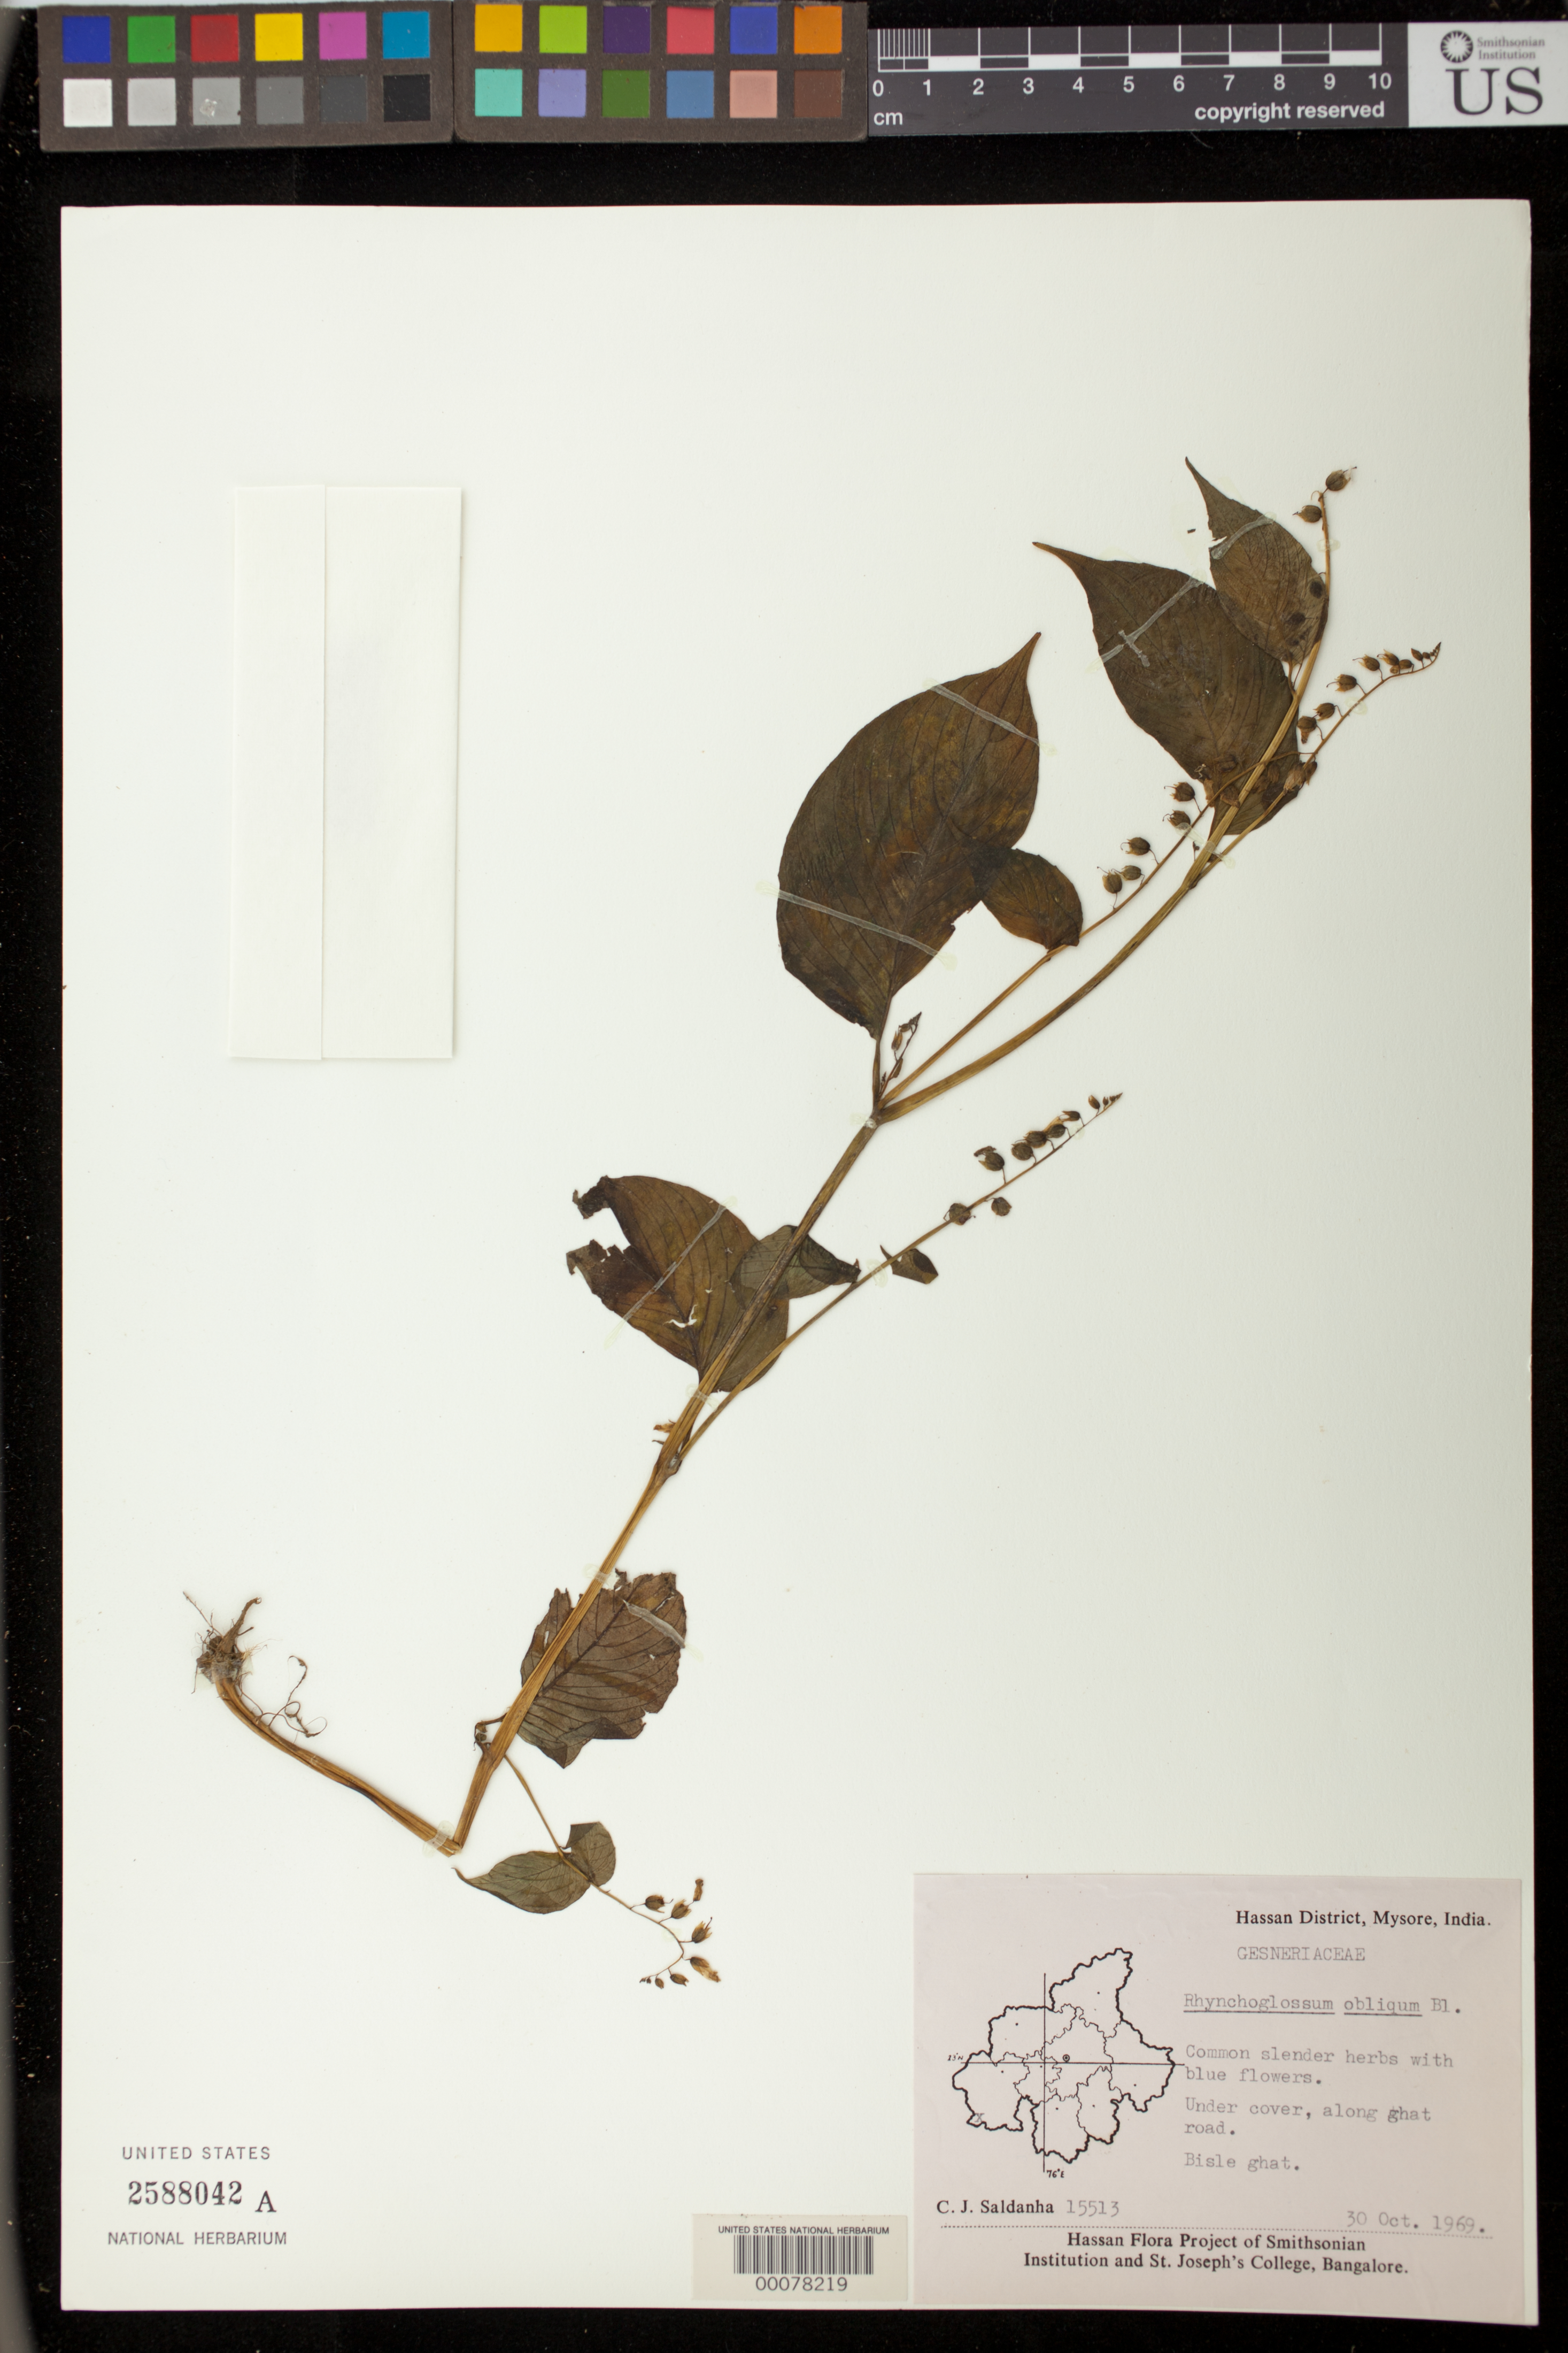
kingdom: Plantae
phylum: Tracheophyta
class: Magnoliopsida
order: Lamiales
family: Gesneriaceae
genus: Rhynchoglossum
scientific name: Rhynchoglossum obliquum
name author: Blume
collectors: C. J. Saldanha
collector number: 15513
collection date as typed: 30 Oct 1969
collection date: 1969-10-30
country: India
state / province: Karnataka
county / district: Mysore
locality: Hassan (dist.), Bisle ghat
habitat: Under cover, along ghat road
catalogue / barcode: US 2588042A